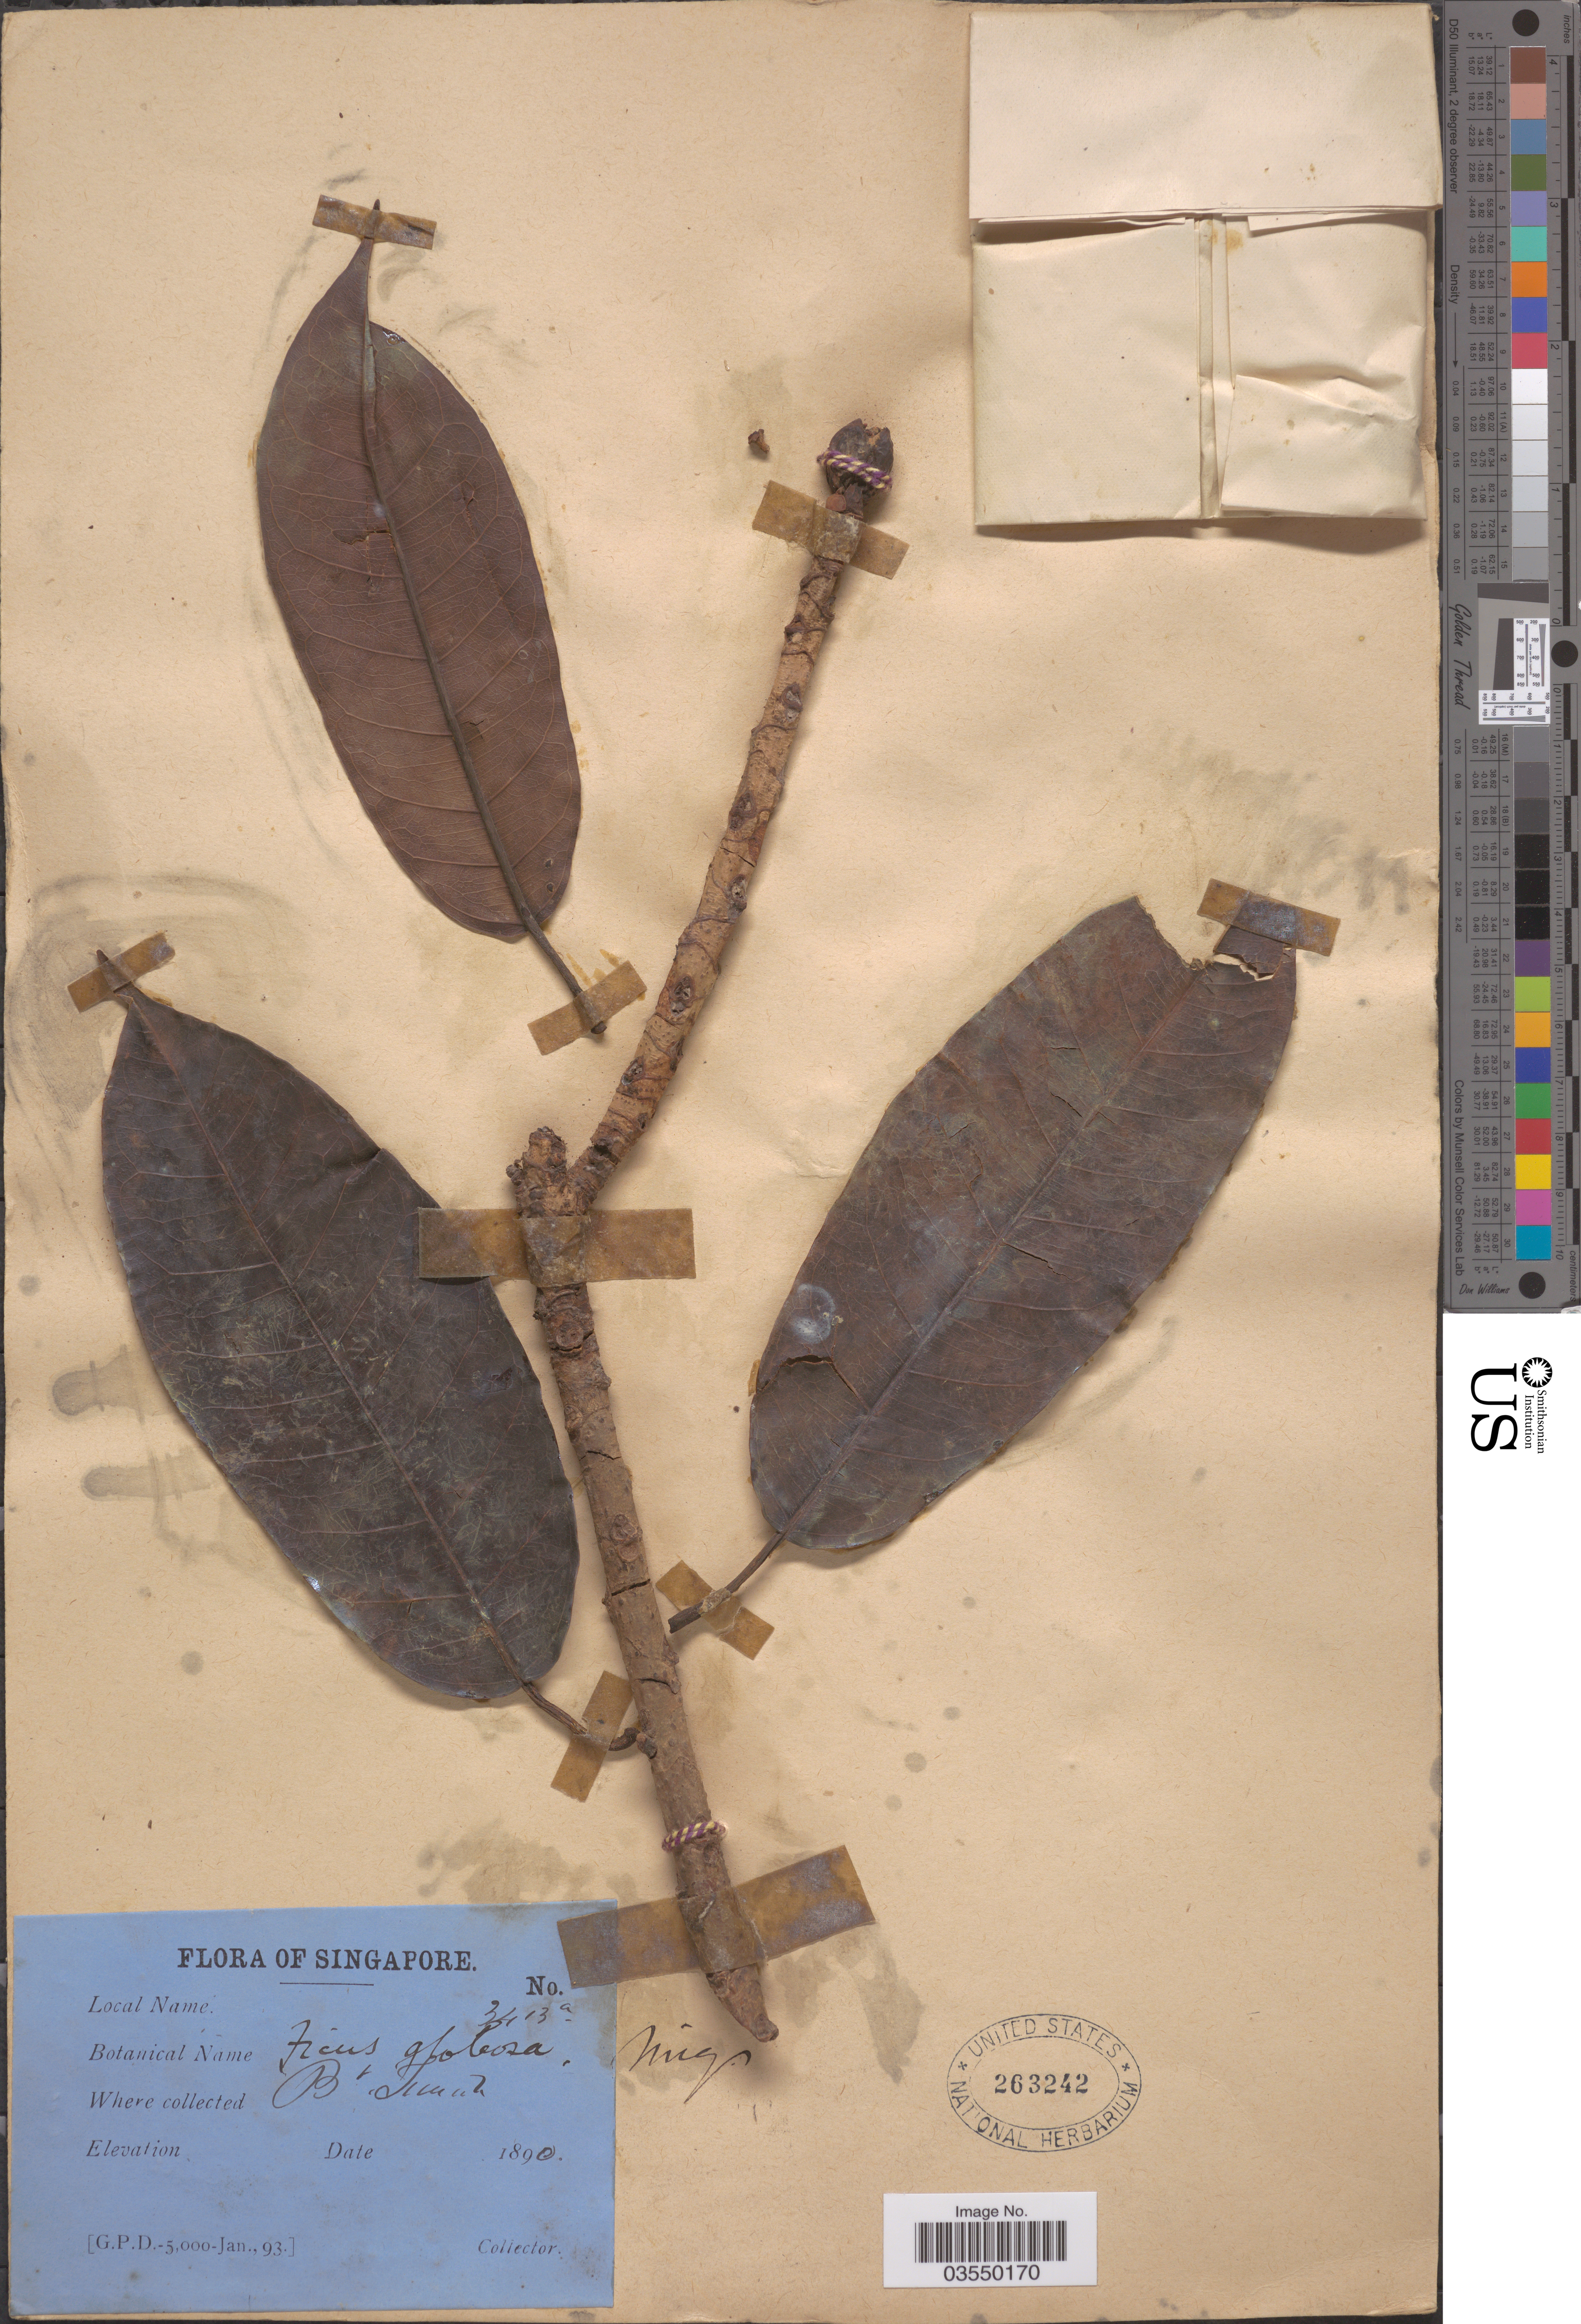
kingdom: Plantae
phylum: Tracheophyta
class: Magnoliopsida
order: Rosales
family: Moraceae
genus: Ficus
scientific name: Ficus globosa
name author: Blume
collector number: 3413a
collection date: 1890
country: Singapore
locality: Bt Timah.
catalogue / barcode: US 263242